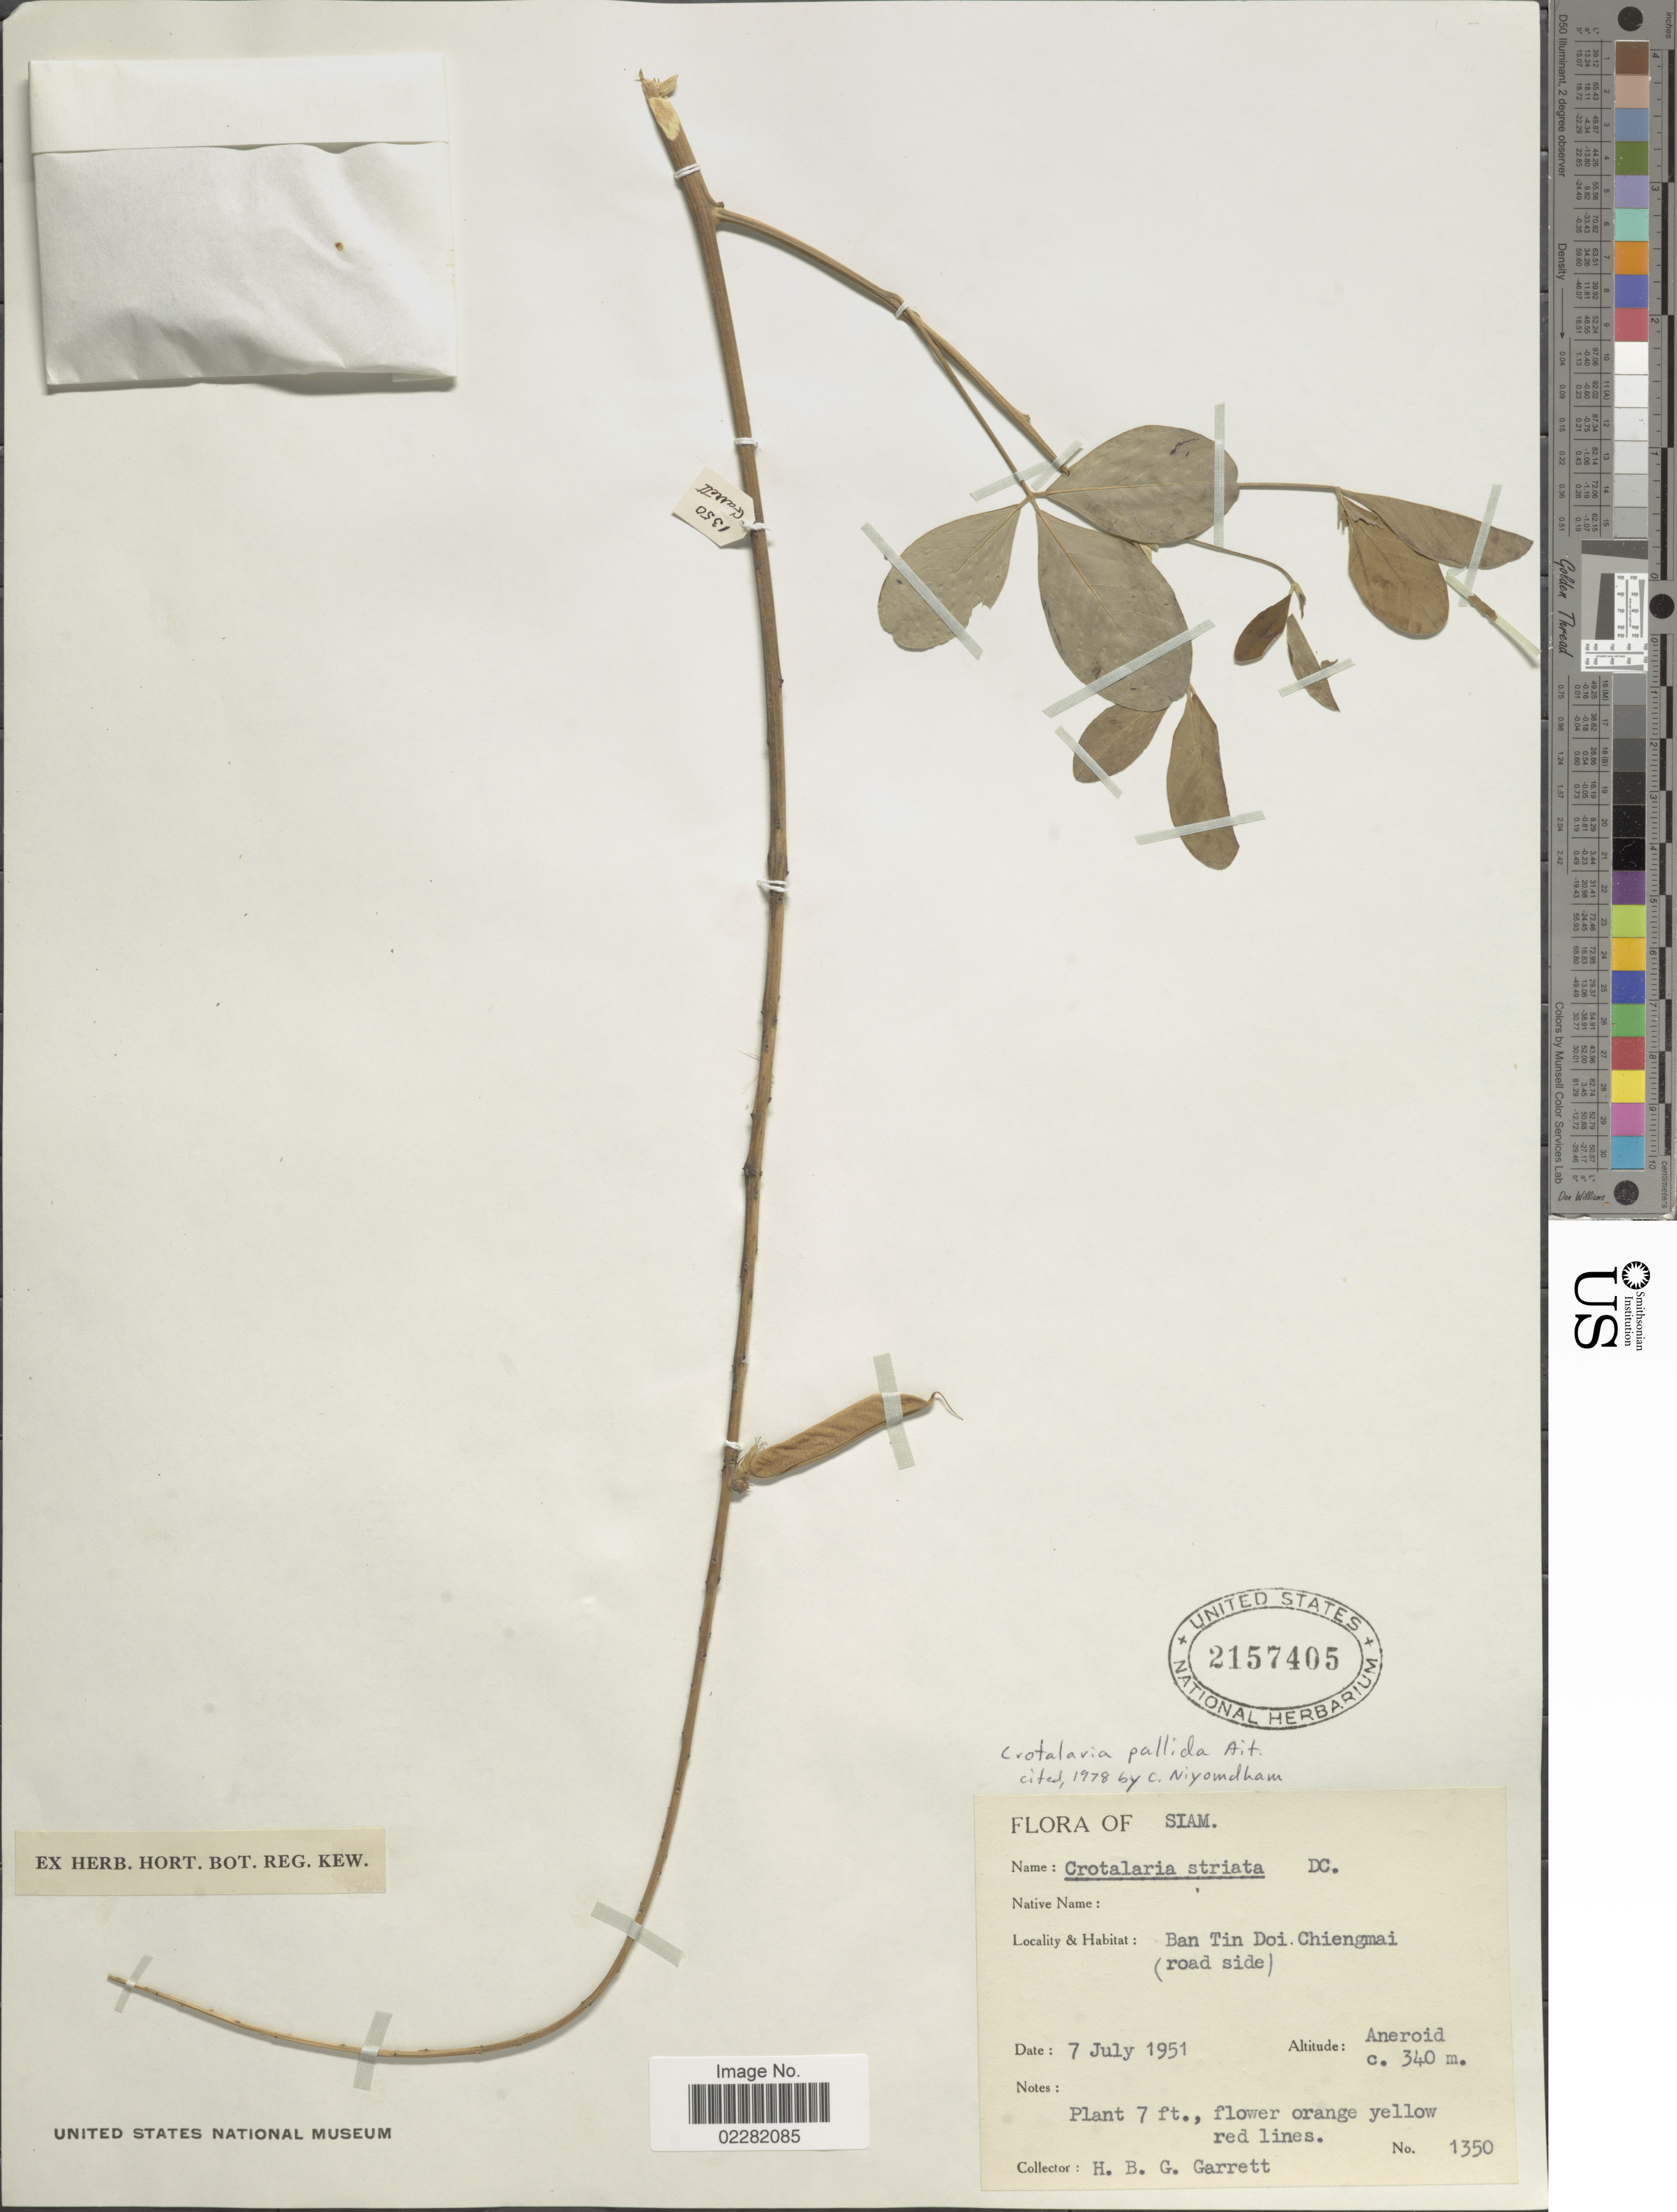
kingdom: Plantae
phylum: Tracheophyta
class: Magnoliopsida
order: Fabales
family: Fabaceae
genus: Crotalaria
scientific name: Crotalaria pallida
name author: Aiton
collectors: H. Garrett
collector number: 1350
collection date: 1951-07-07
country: Thailand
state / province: Chiang Mai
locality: Siam, Ban Tin Doi, ChiengMai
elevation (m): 340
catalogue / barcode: US 2157405